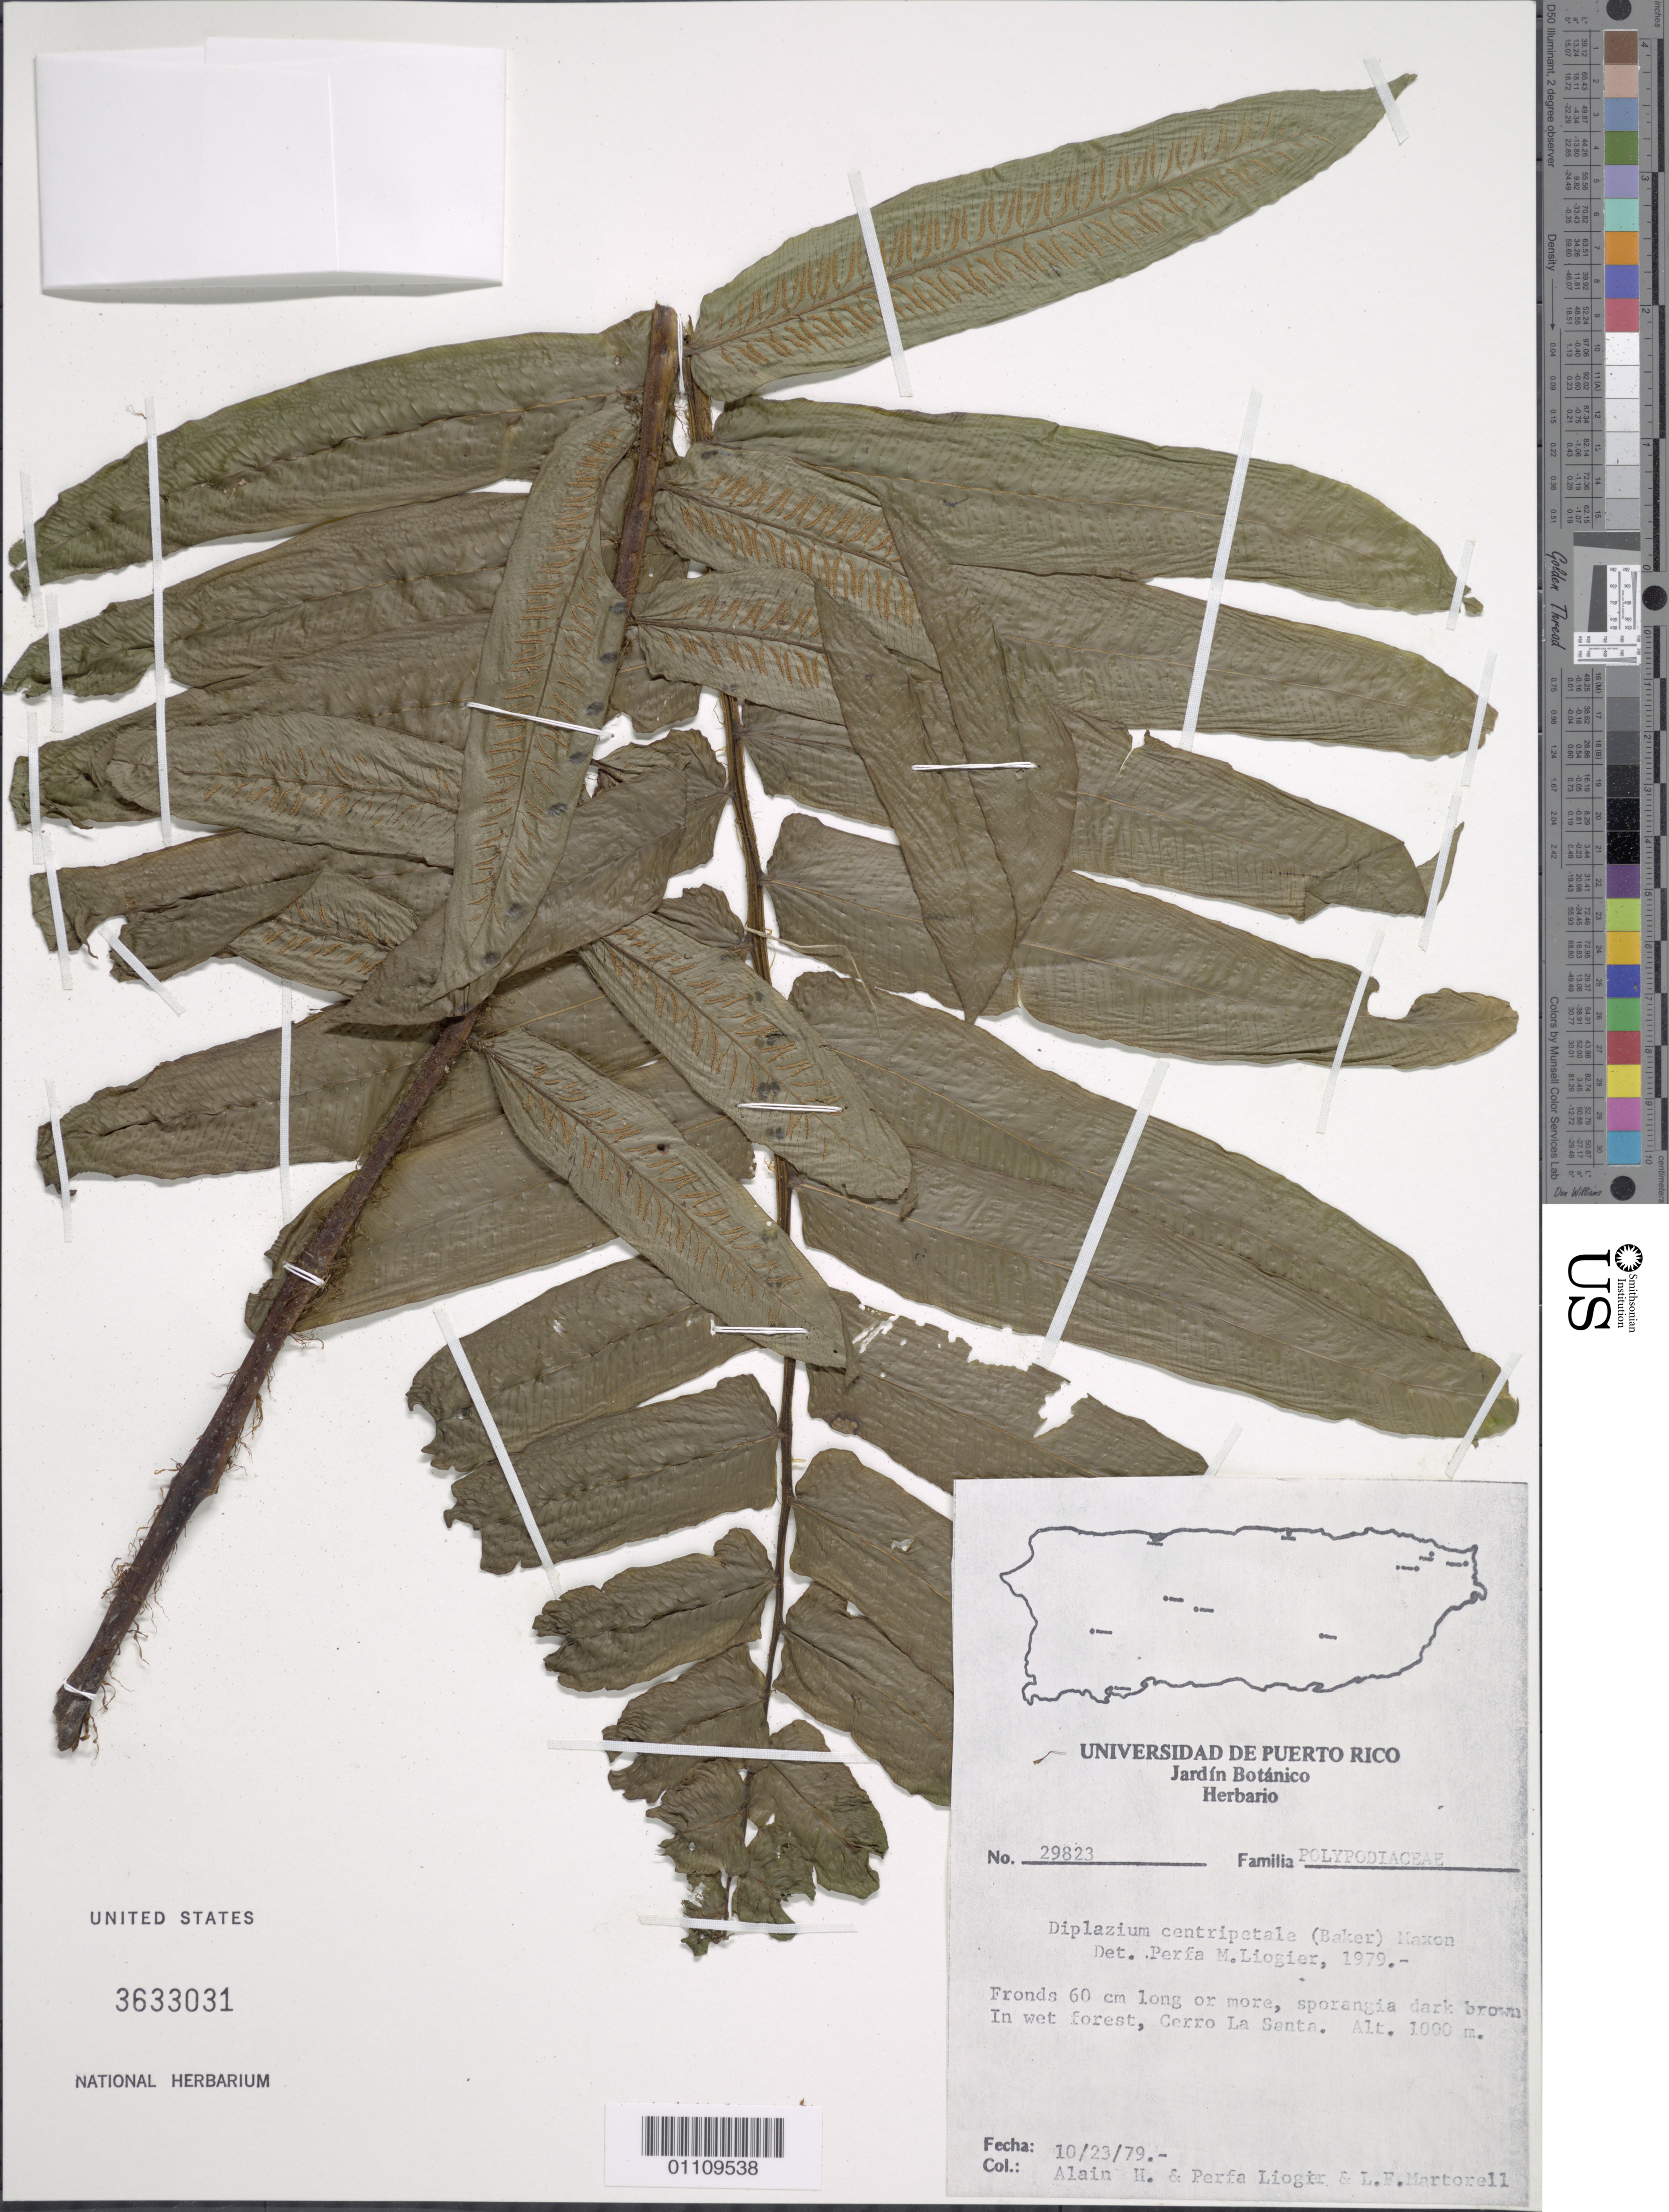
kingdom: Plantae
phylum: Tracheophyta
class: Polypodiopsida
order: Polypodiales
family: Athyriaceae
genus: Diplazium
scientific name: Diplazium centripetale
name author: (Baker) Maxon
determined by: Liogier, M. P. M.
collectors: A. H. Liogier, M. P. Liogier & L. Martorell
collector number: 29823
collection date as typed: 23 Oct 1979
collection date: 1979-10-23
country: Puerto Rico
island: Puerto Rico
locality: Cerro La Santa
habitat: In wet forest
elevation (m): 1000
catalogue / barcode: US 3633031